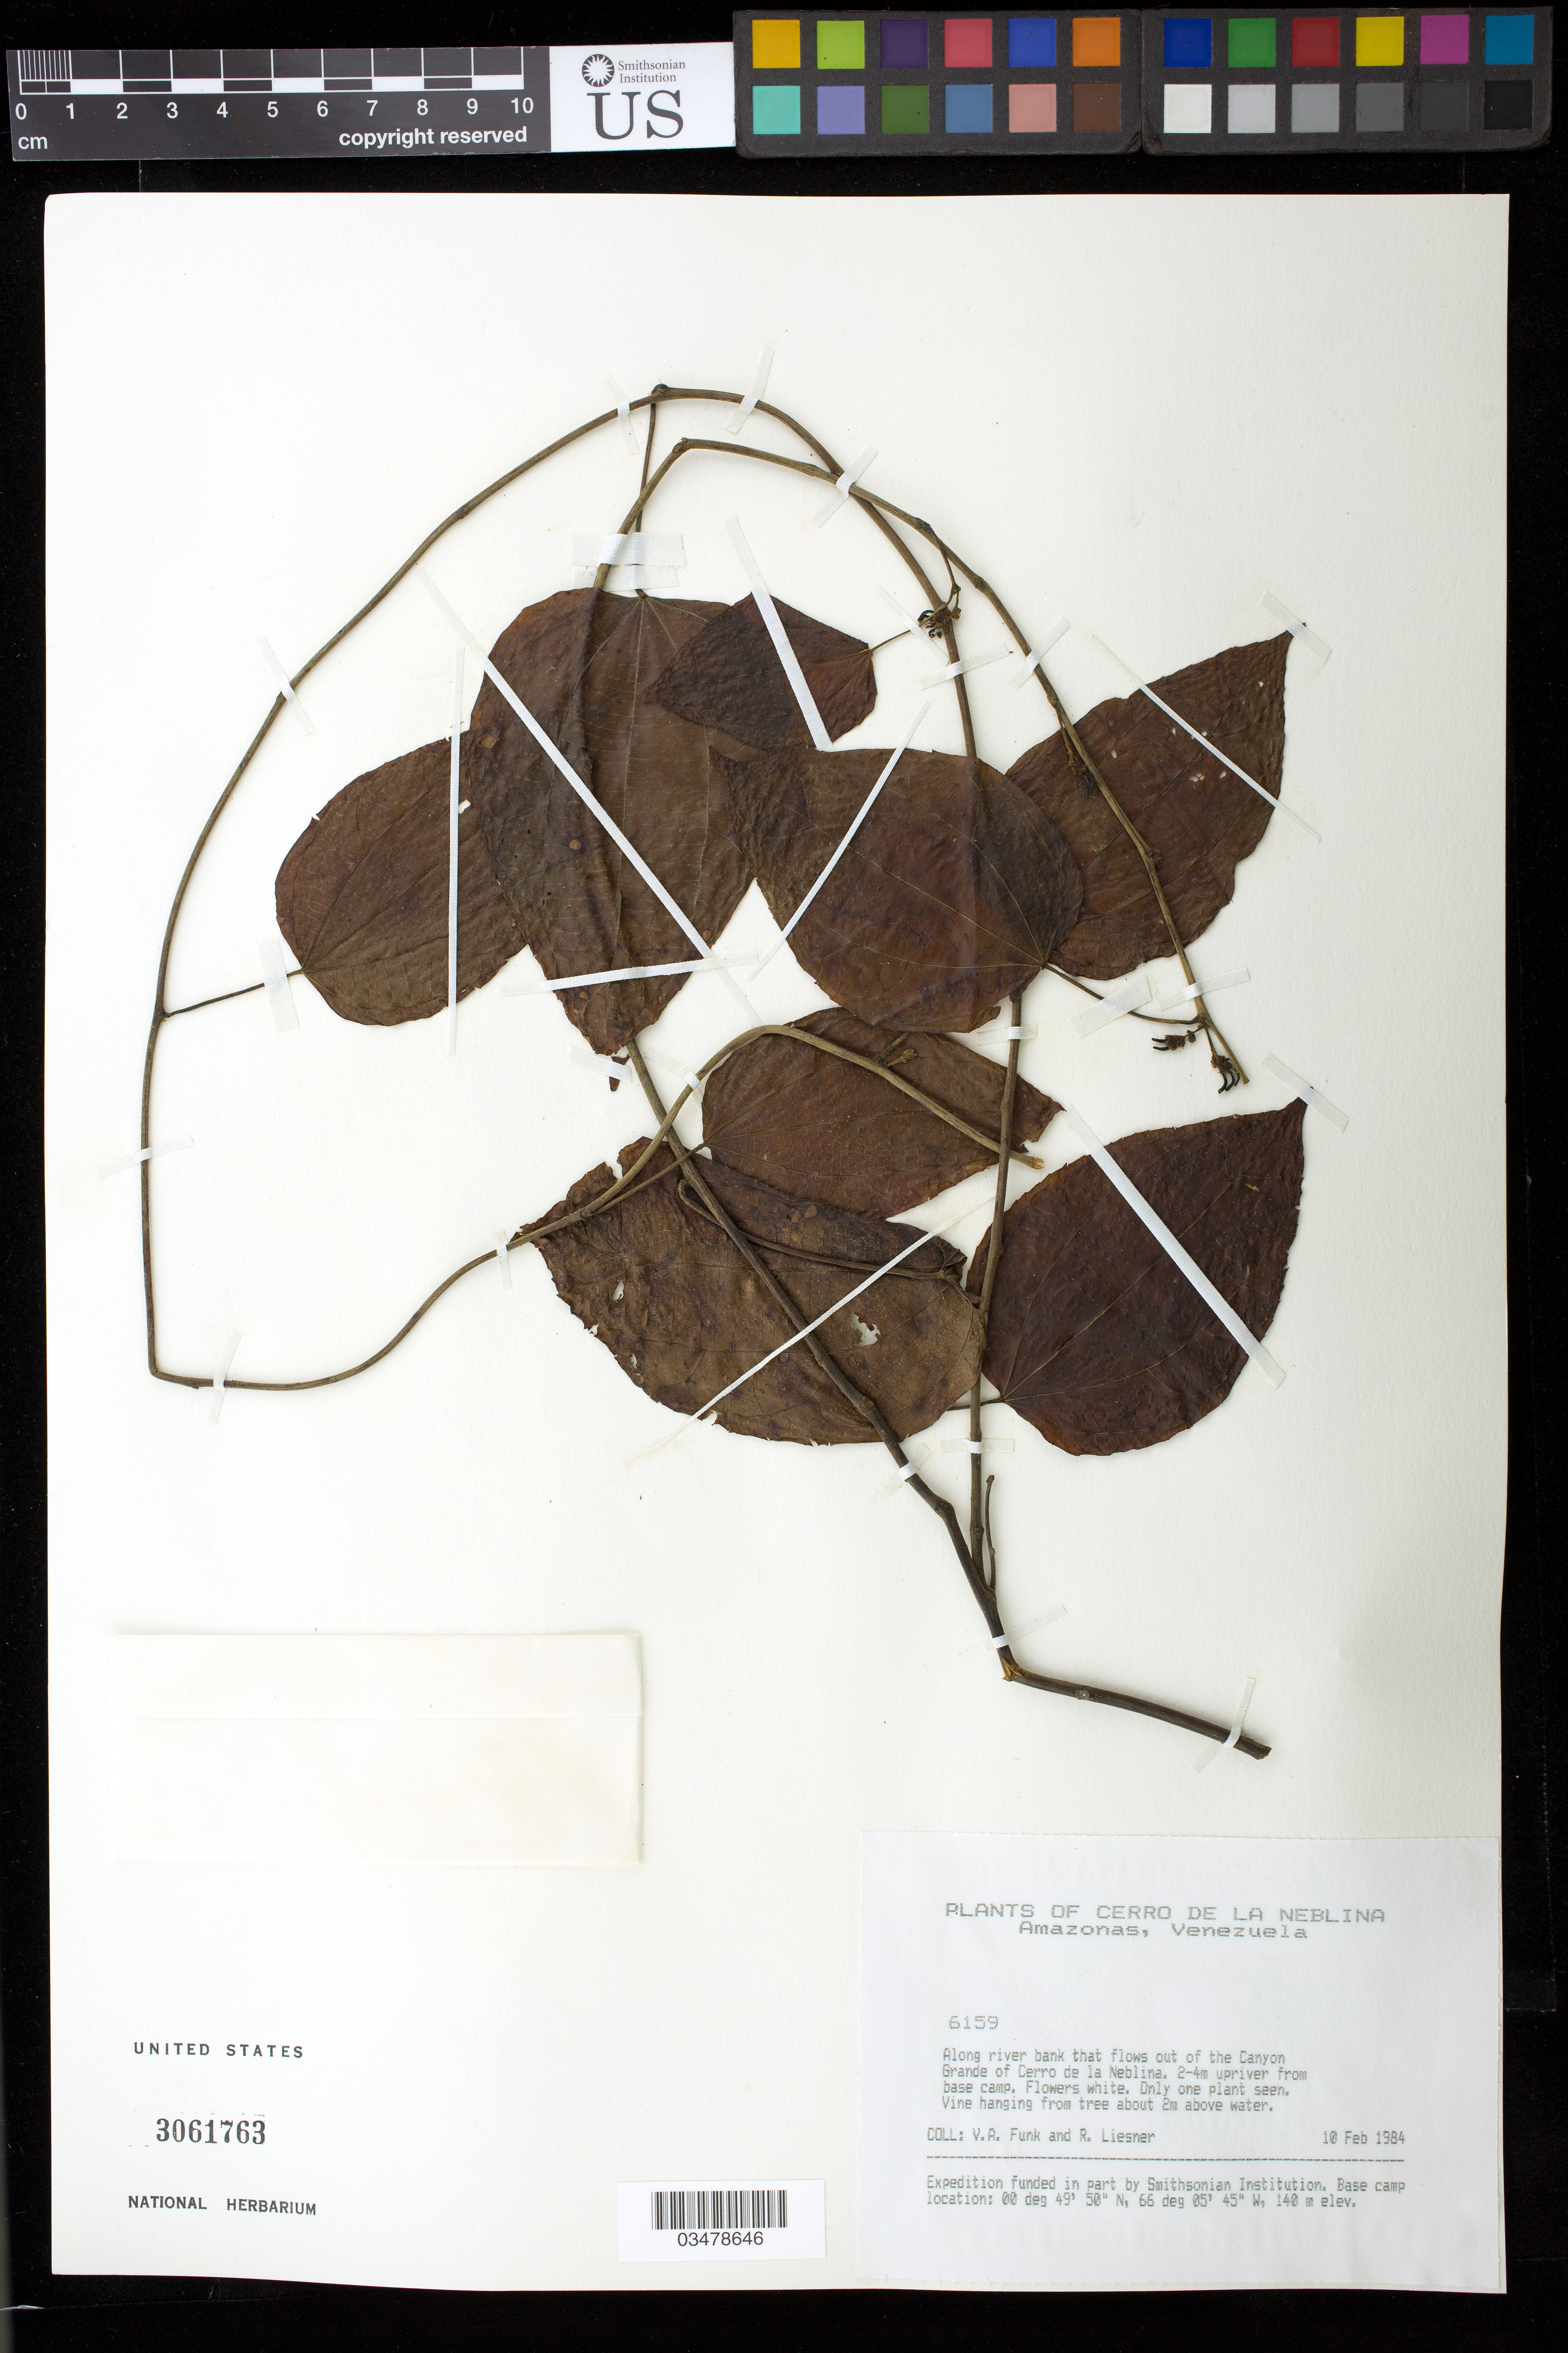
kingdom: Plantae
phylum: Tracheophyta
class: Magnoliopsida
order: Malpighiales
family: Euphorbiaceae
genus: Dalechampia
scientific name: Dalechampia micrantha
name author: Poepp.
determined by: Wurdack, Kenneth J., (US), Smithsonian Institution - National Museum of Natural History (UNITED STATES)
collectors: V. Funk & R. L. Liesner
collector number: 6159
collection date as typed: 10 Feb 1984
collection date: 1984-02-10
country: Venezuela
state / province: Amazonas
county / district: Río Negro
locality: Canyon Grande, Cerro de la Neblina, 2-4 km upriver from base camp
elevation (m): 140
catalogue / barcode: US 3061763